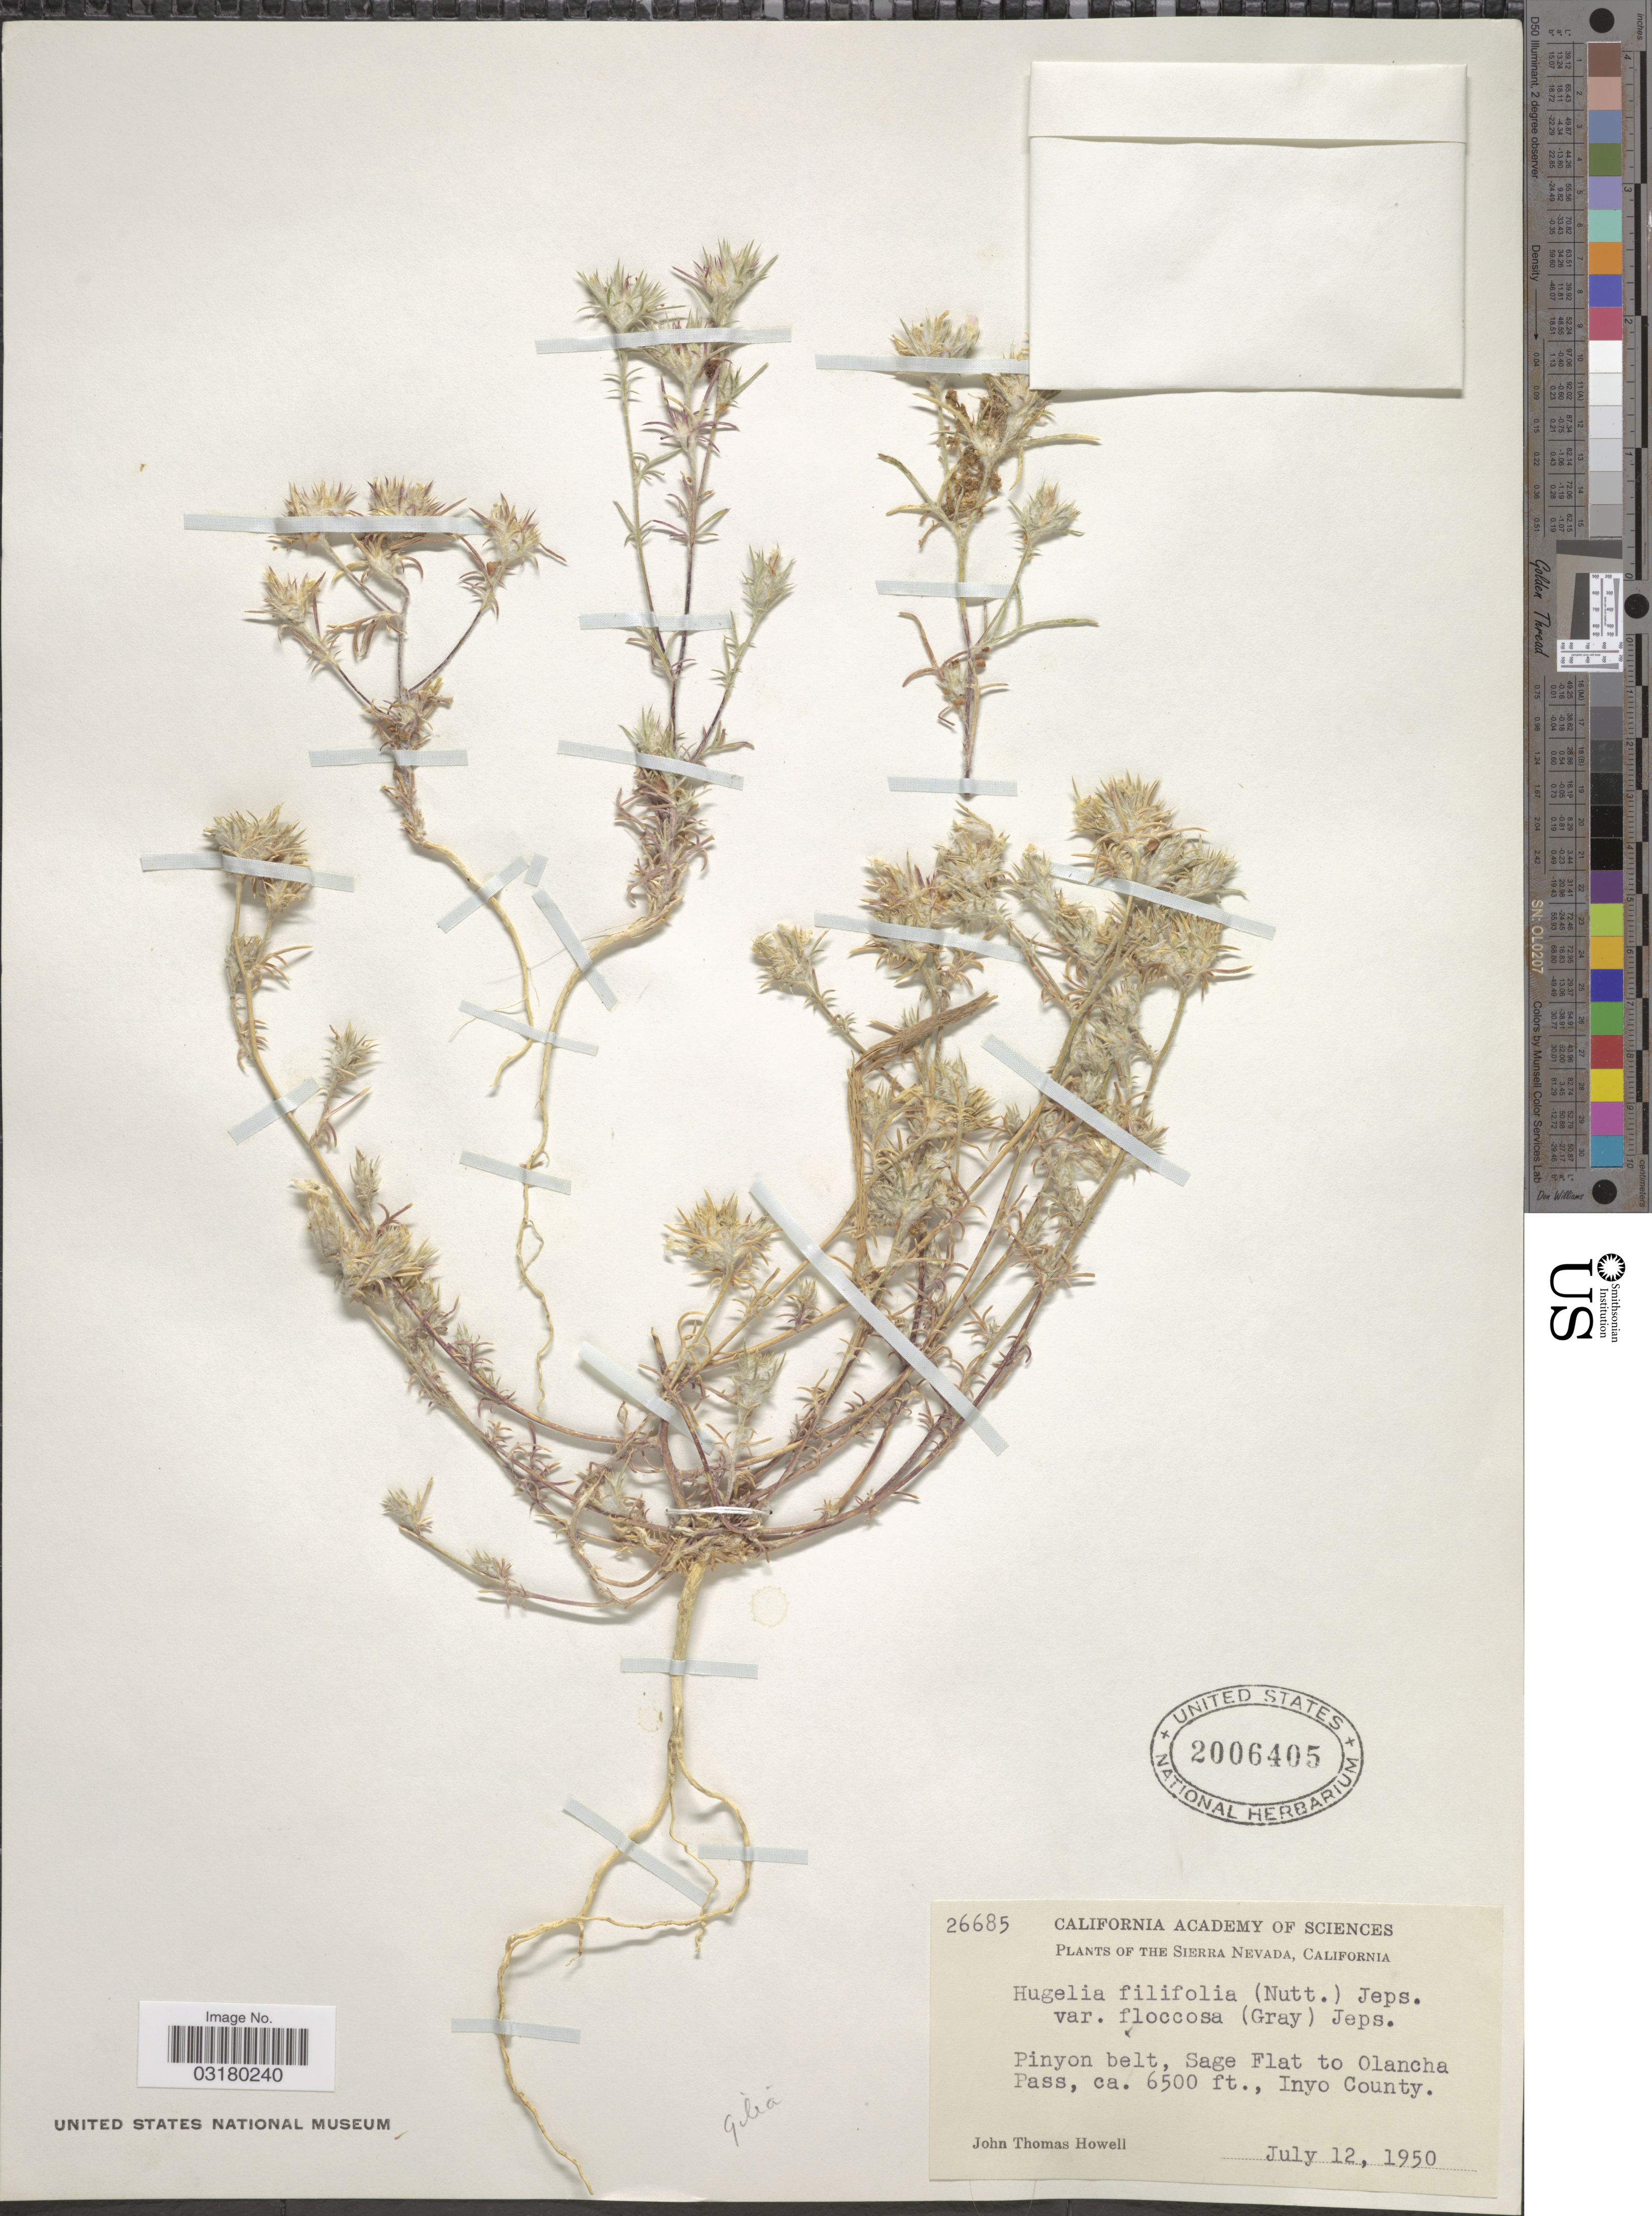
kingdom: Plantae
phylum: Tracheophyta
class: Magnoliopsida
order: Ericales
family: Polemoniaceae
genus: Eriastrum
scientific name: Eriastrum filifolium (Nutt.) Wooton & Standl.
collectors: J. T. Howell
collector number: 26685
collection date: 1950-07-12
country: United States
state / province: California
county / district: Inyo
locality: The Sierra Nevada. Pinyon belt, Sage Flat to Olancha Pass, Inyo County.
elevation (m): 1981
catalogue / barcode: US 2006405